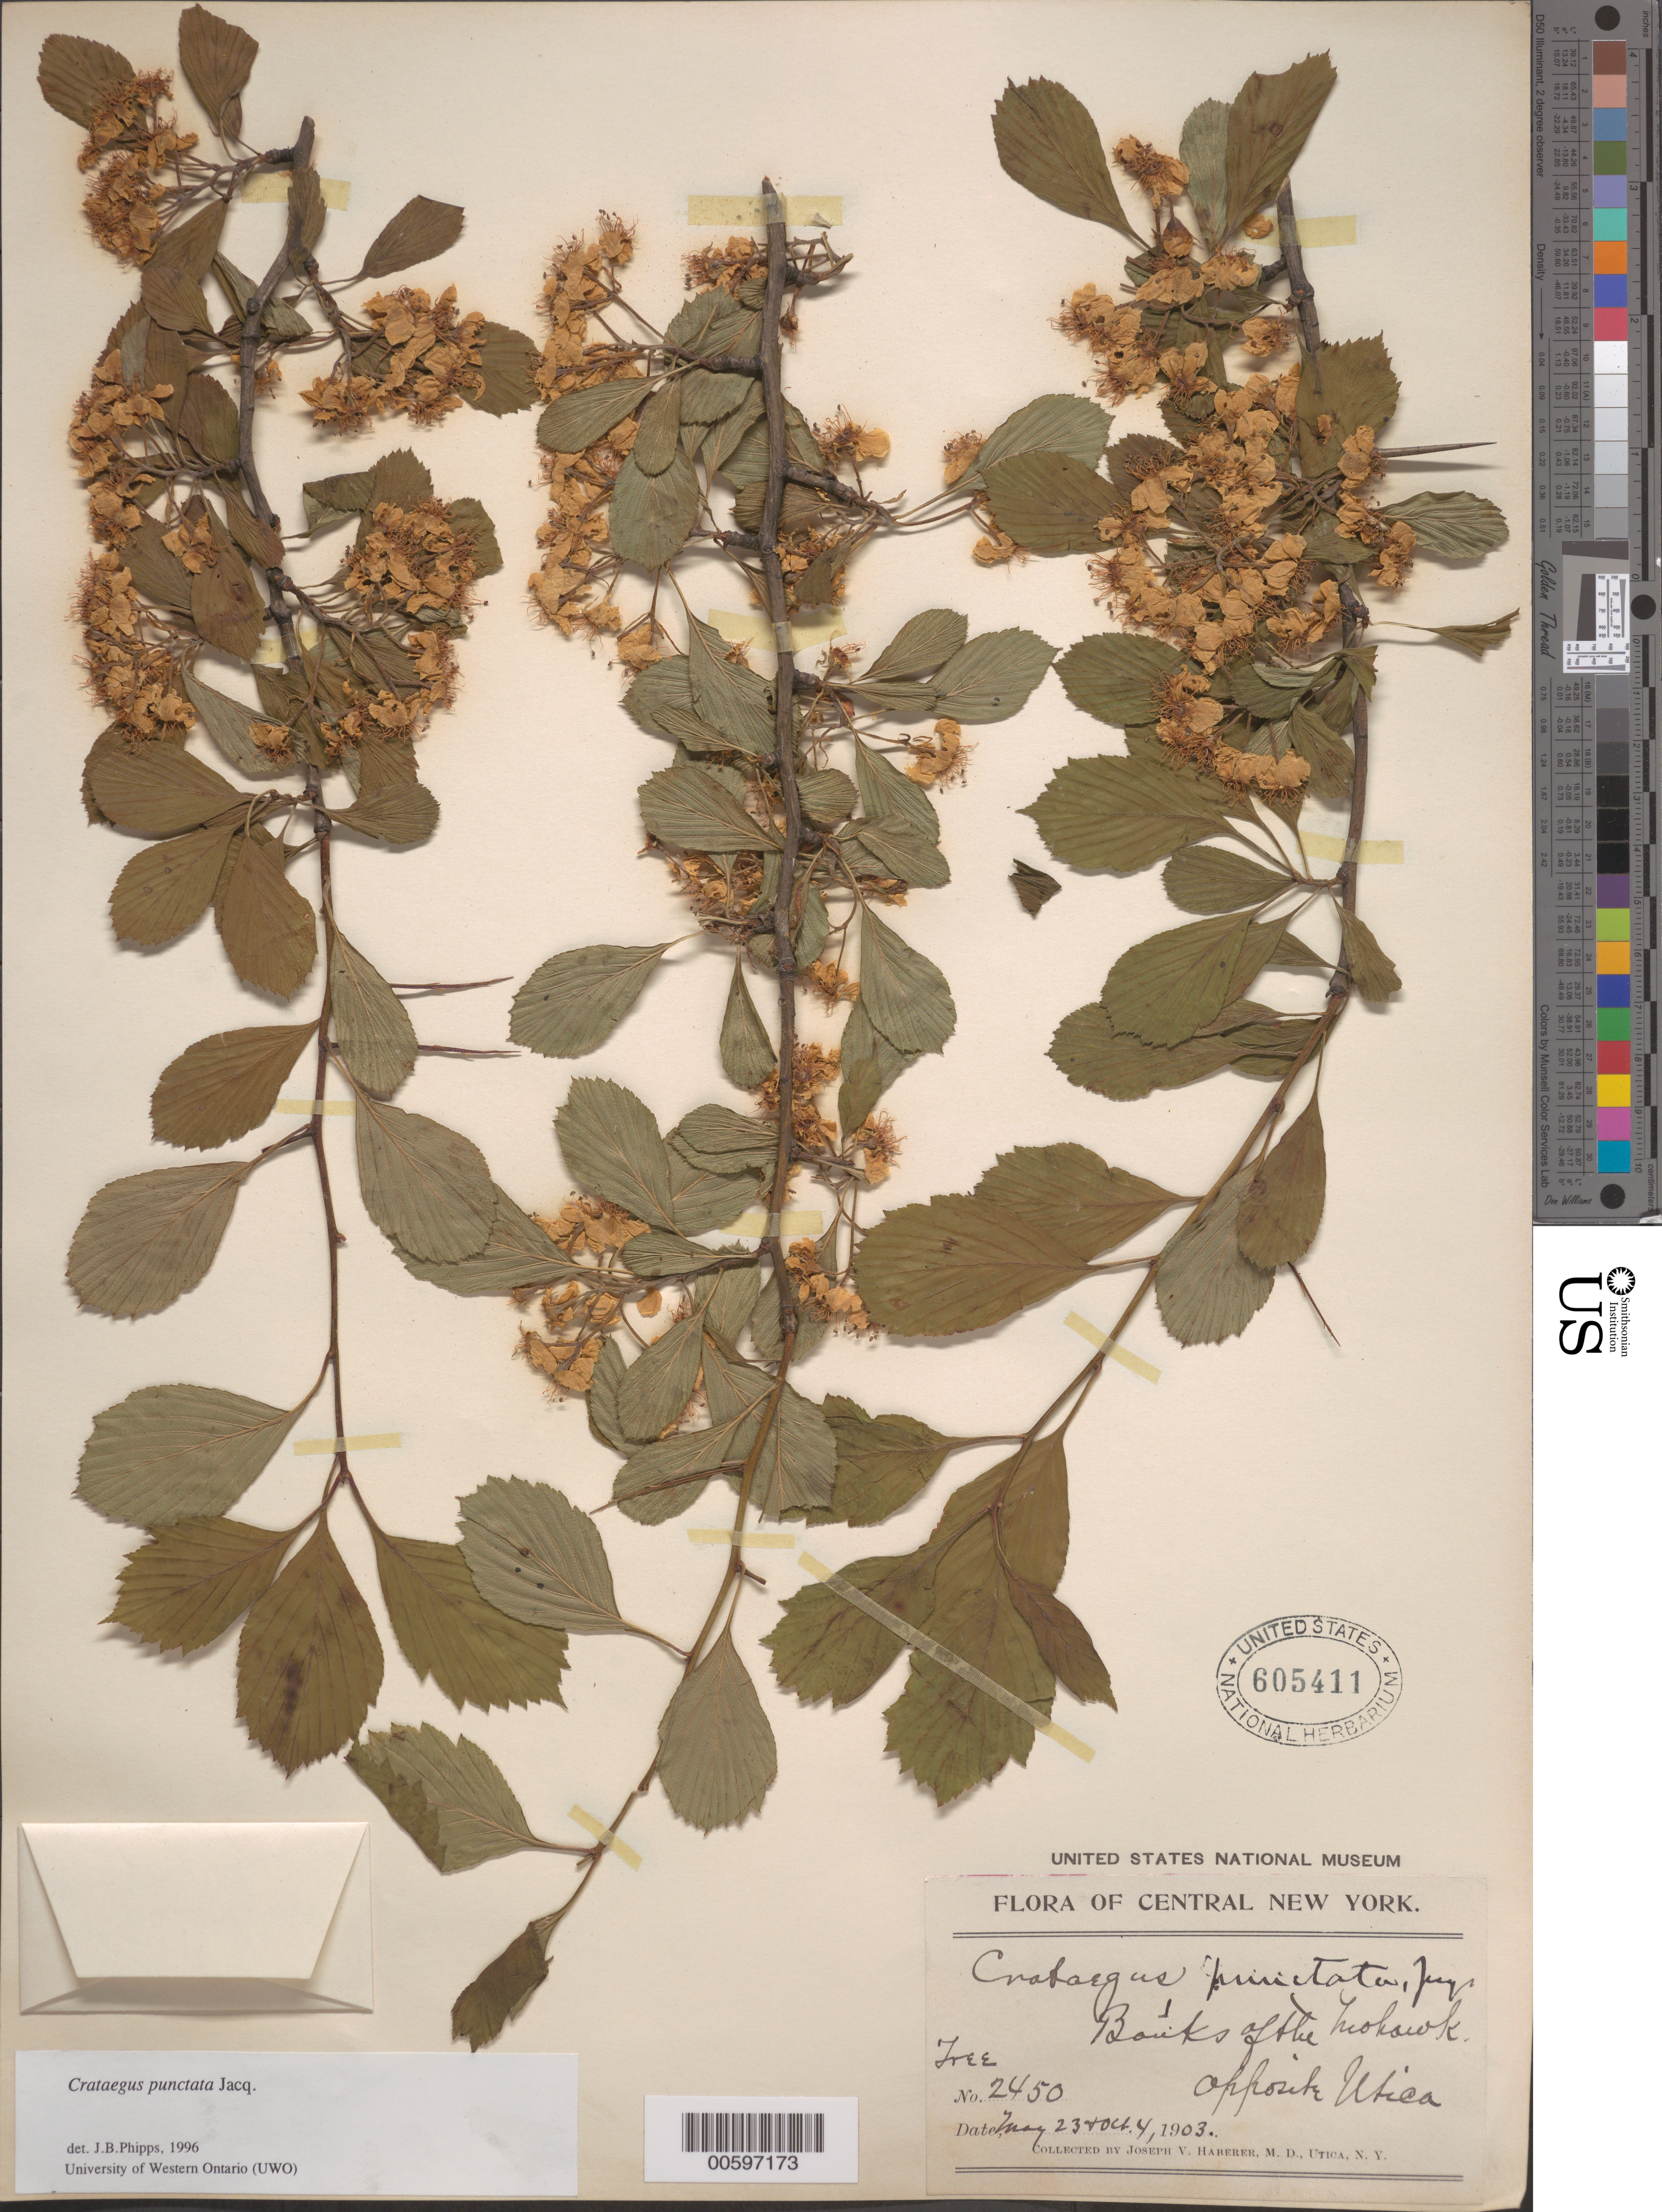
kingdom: Plantae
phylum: Tracheophyta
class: Magnoliopsida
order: Rosales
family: Rosaceae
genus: Crataegus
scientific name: Crataegus punctata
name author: Jacq.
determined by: Phipps, James B., (UWO), University of Western Ontario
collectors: J. Harberer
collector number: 2450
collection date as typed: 23 May 1903 and 04 Oct 1903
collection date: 1903-05-23,1903-10-04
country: United States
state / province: New York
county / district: Tompkins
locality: Banks of the Mohawk opposite Utica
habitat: River bank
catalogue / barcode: US 605411